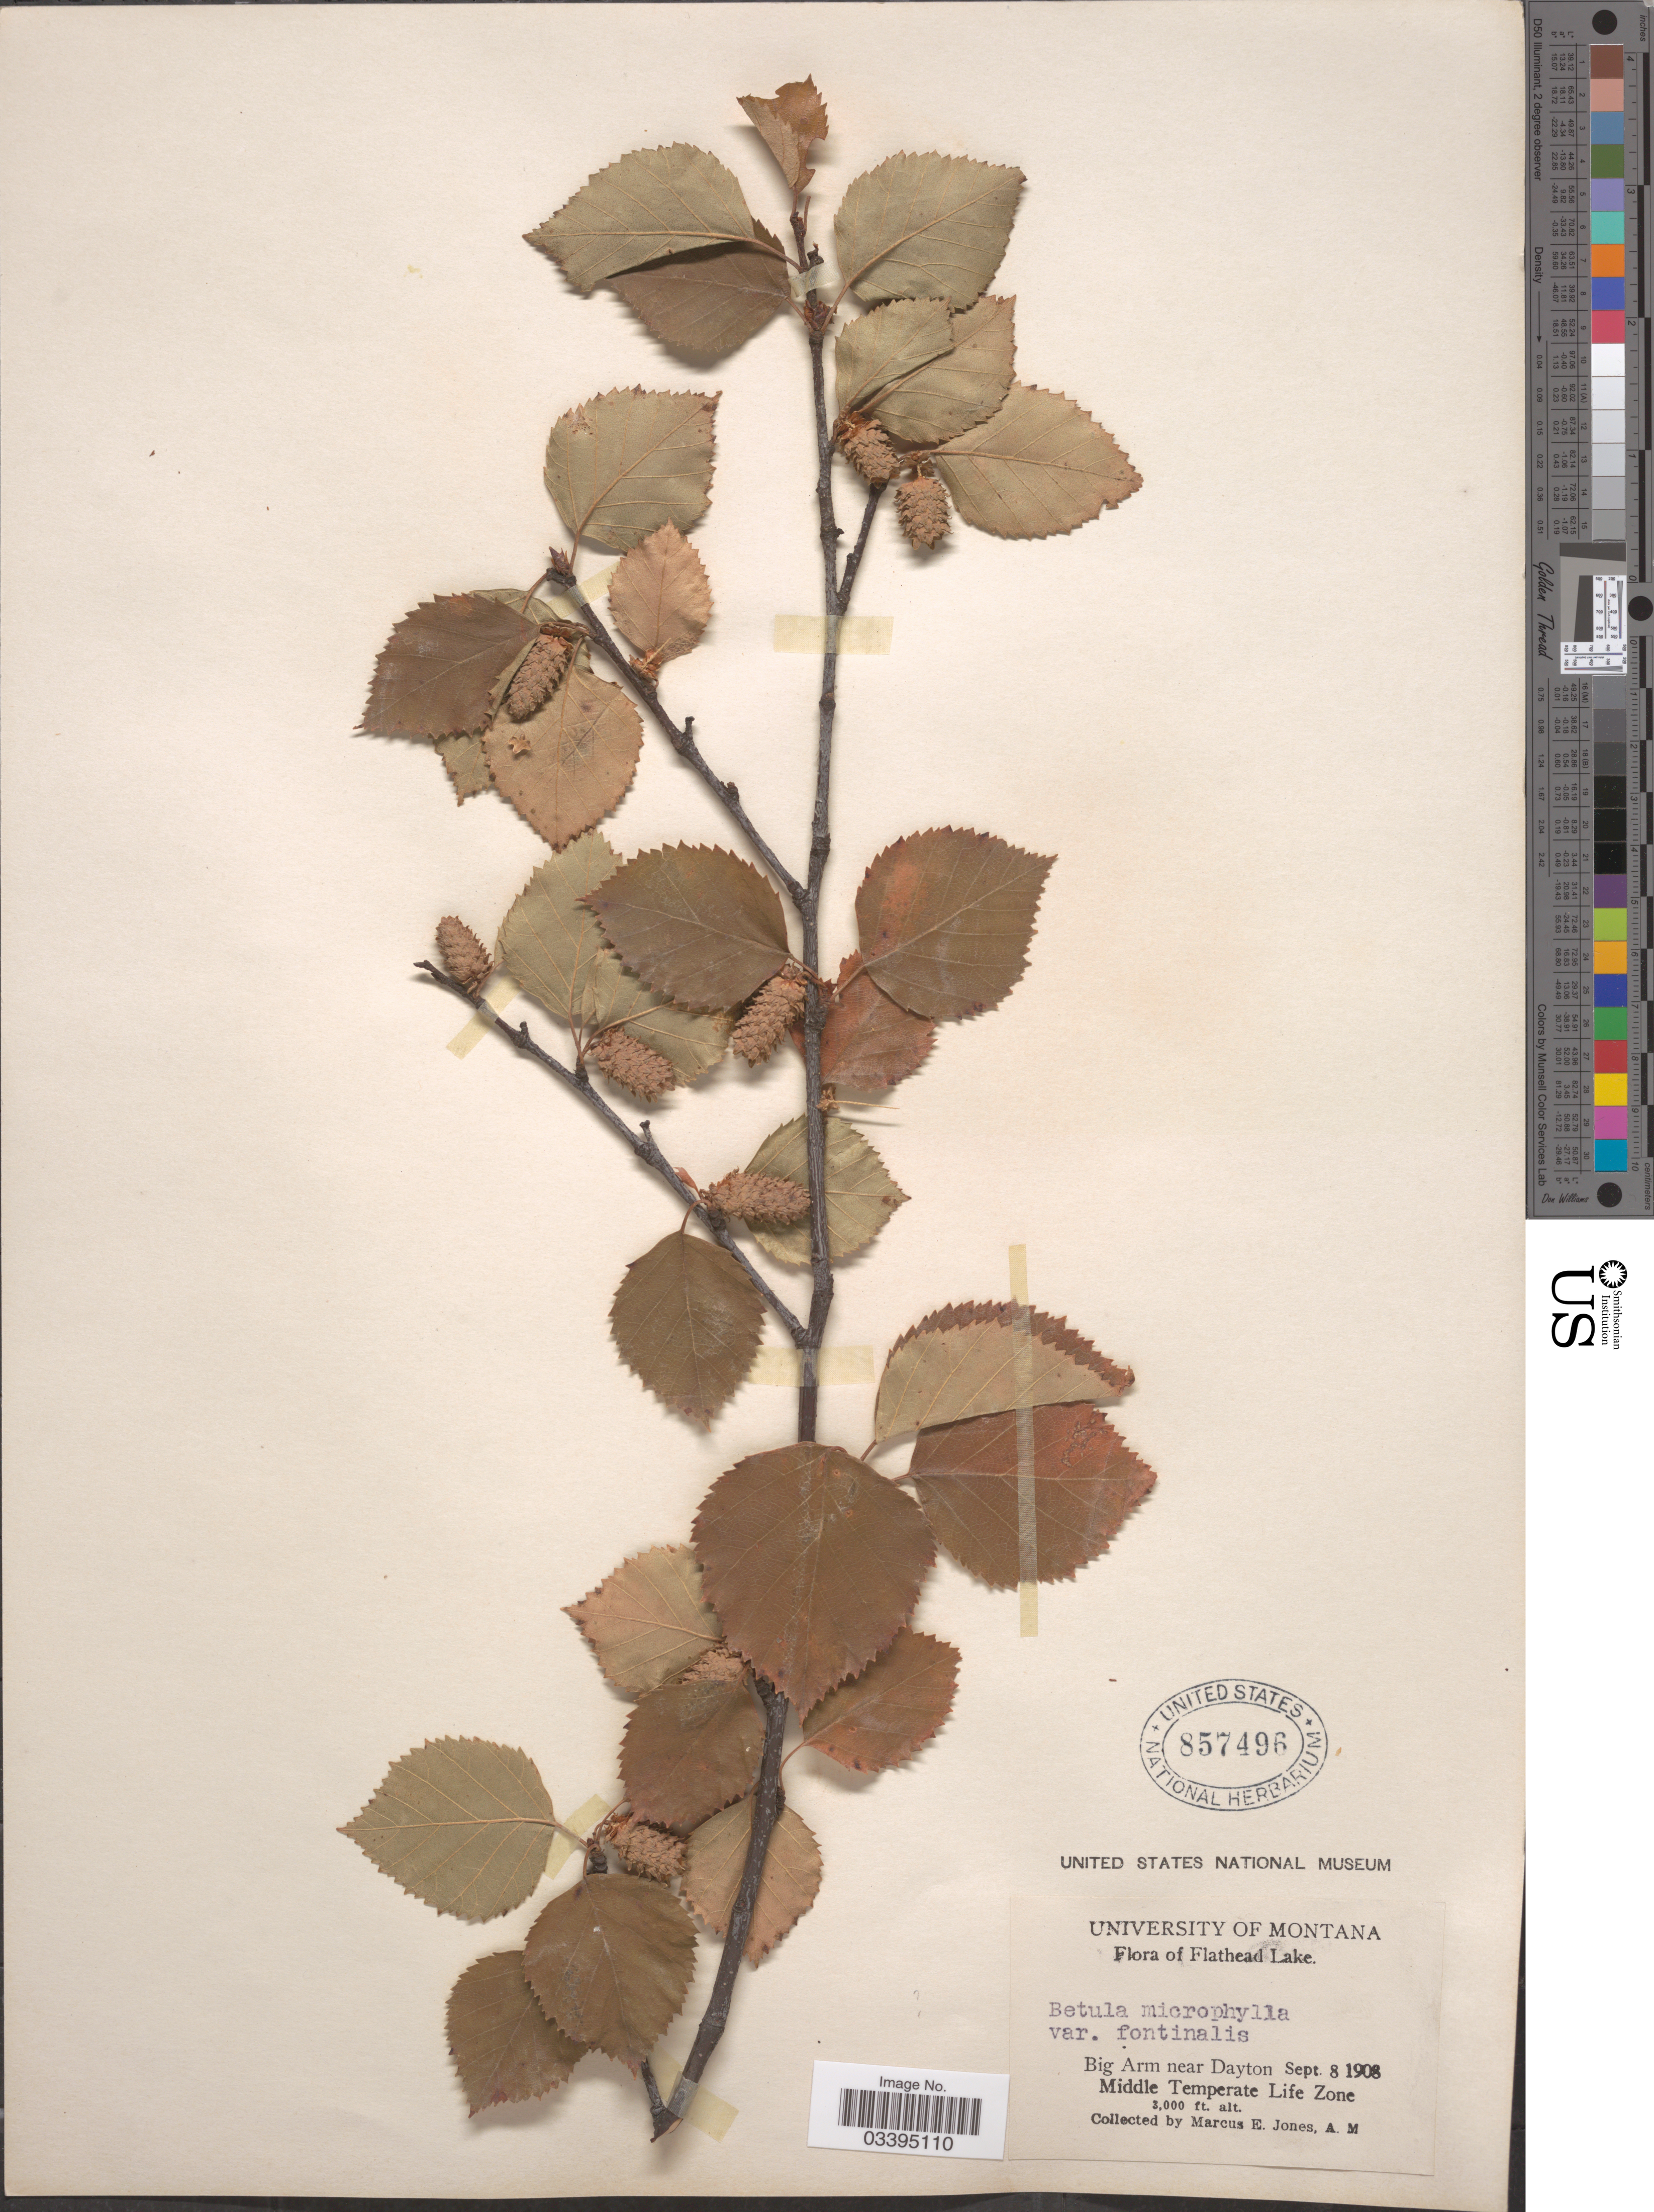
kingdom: Plantae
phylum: Tracheophyta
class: Magnoliopsida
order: Fagales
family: Betulaceae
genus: Betula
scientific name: Betula fontinalis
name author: Sarg.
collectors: M. E. Jones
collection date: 1908-09-08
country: United States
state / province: Montana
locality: Flathead Lake. Bog Arm near Dayton. Middle Temperate Life Zone.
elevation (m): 914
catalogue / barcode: US 857496